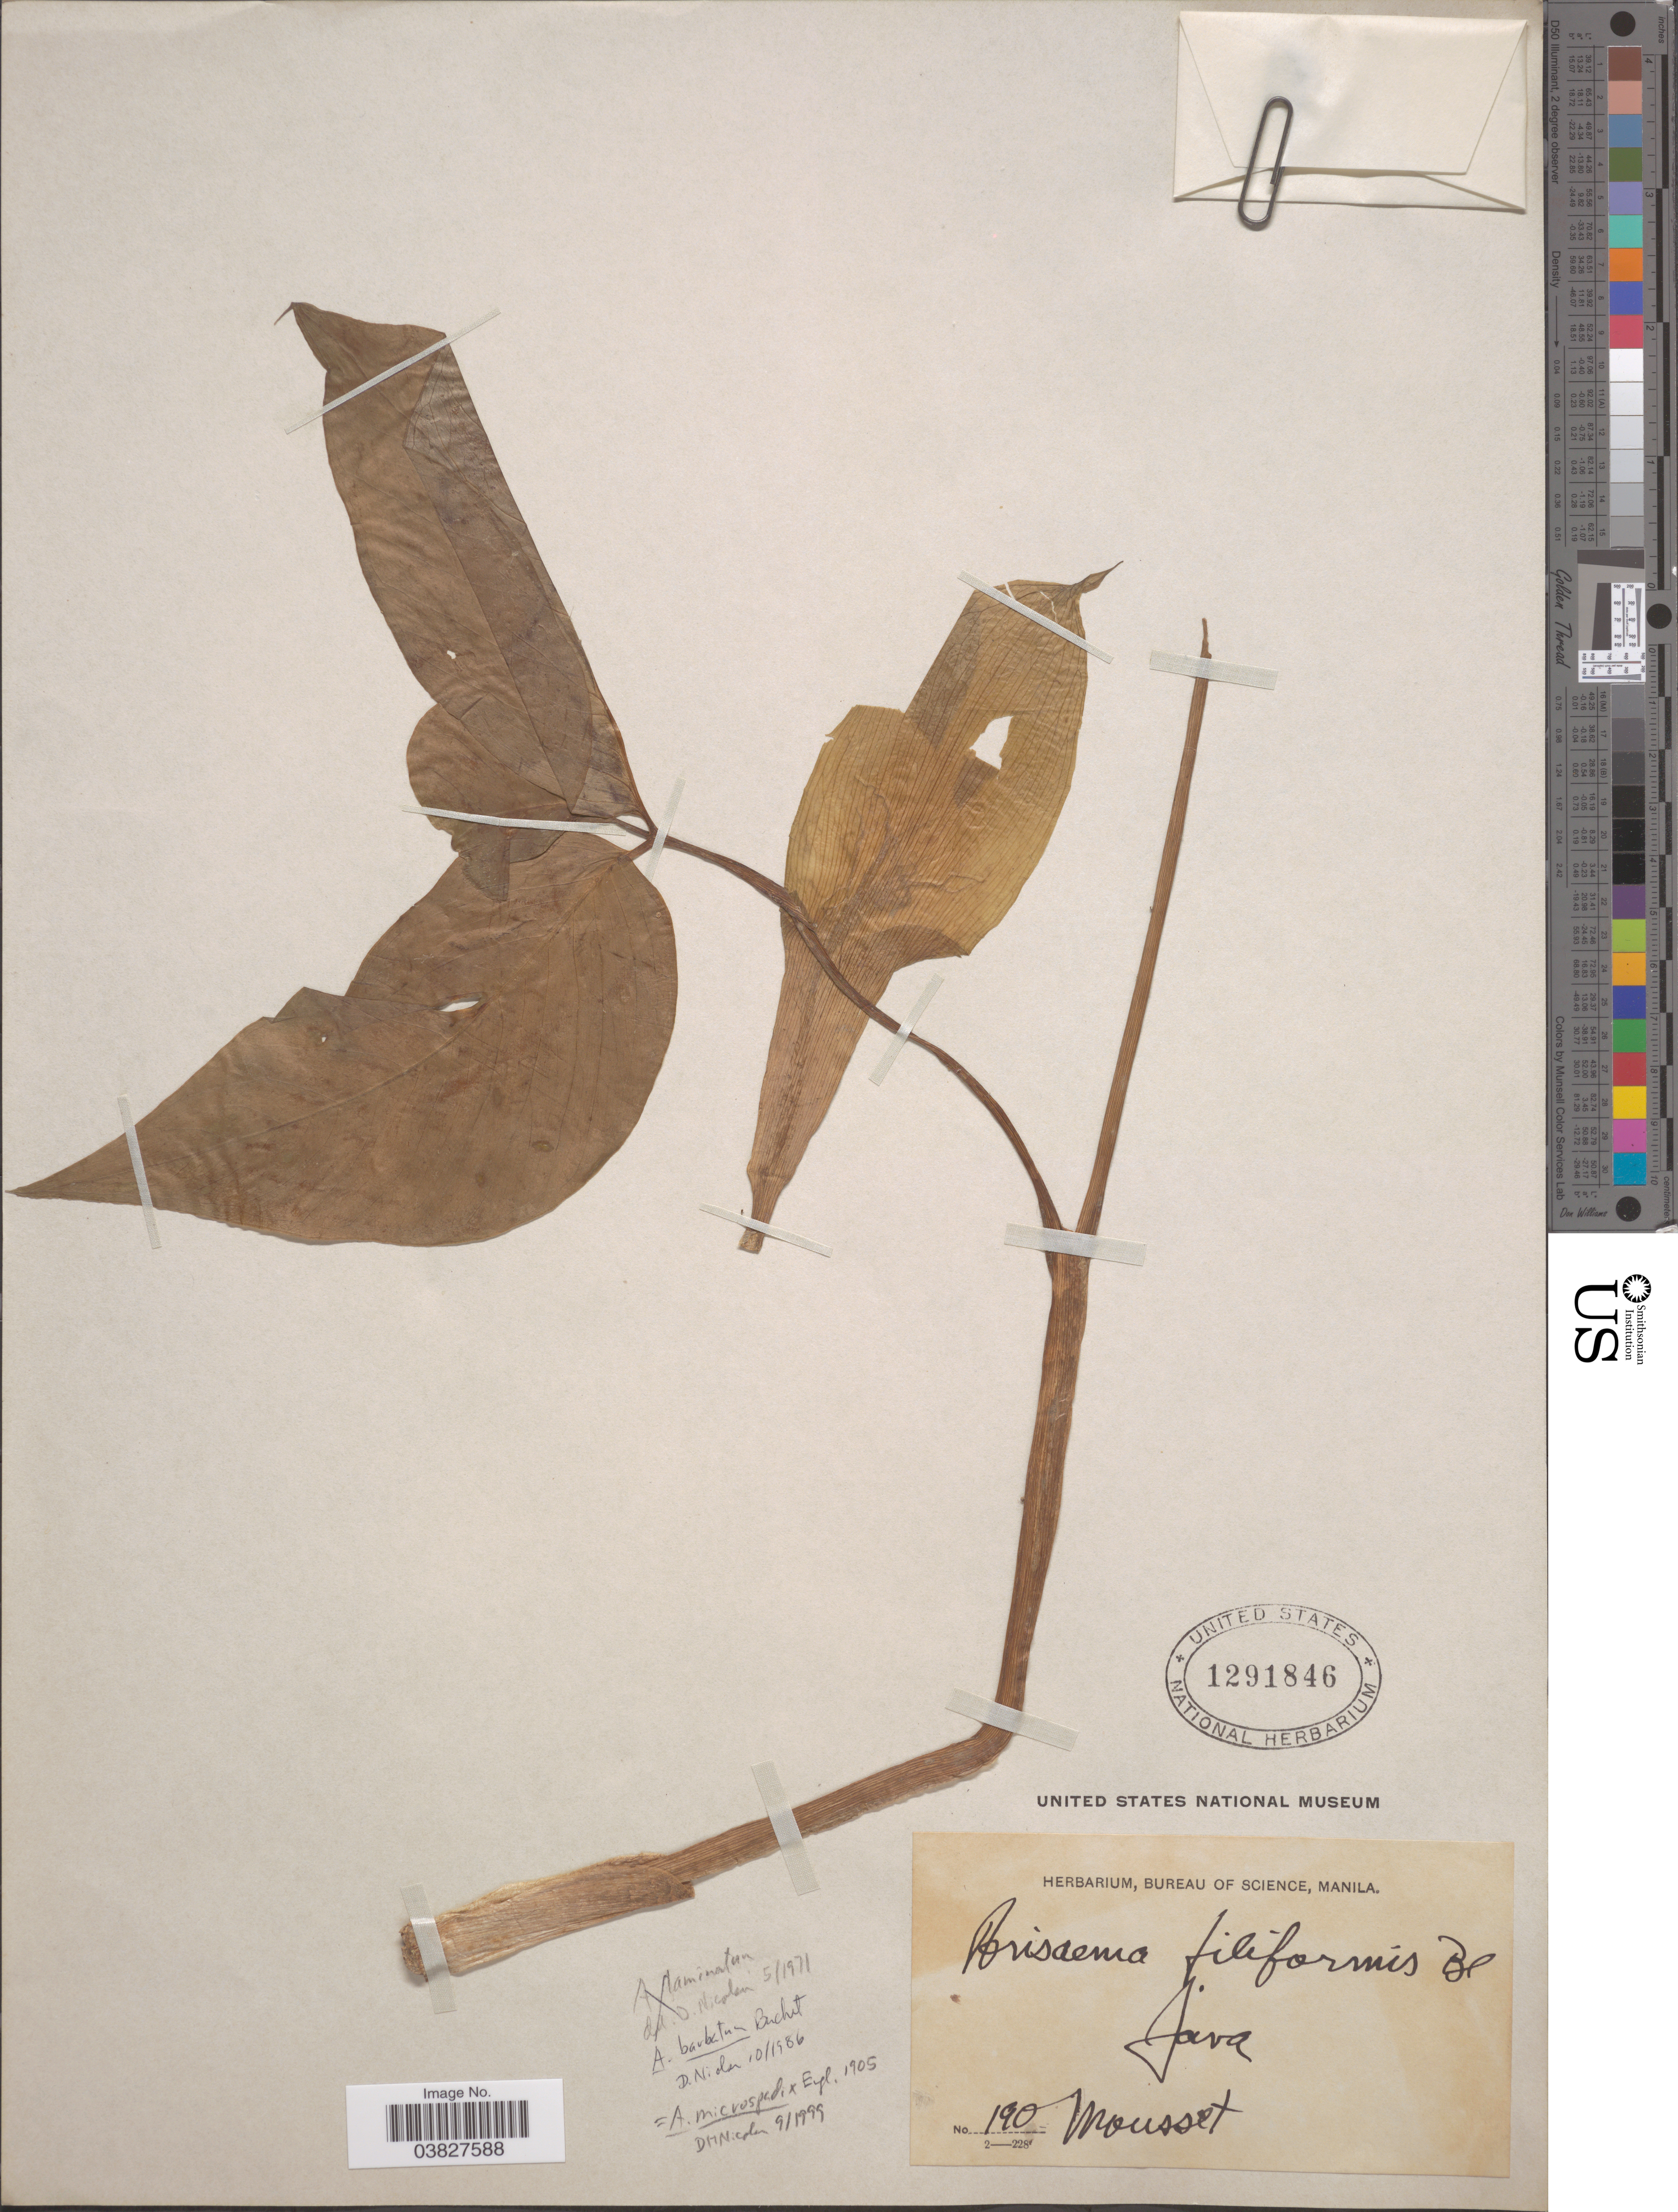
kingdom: Plantae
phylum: Tracheophyta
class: Liliopsida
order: Alismatales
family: Araceae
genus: Arisaema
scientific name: Arisaema microspadix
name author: Engl.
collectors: Mousset, --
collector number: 190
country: Indonesia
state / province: Java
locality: Java.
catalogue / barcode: US 1291846